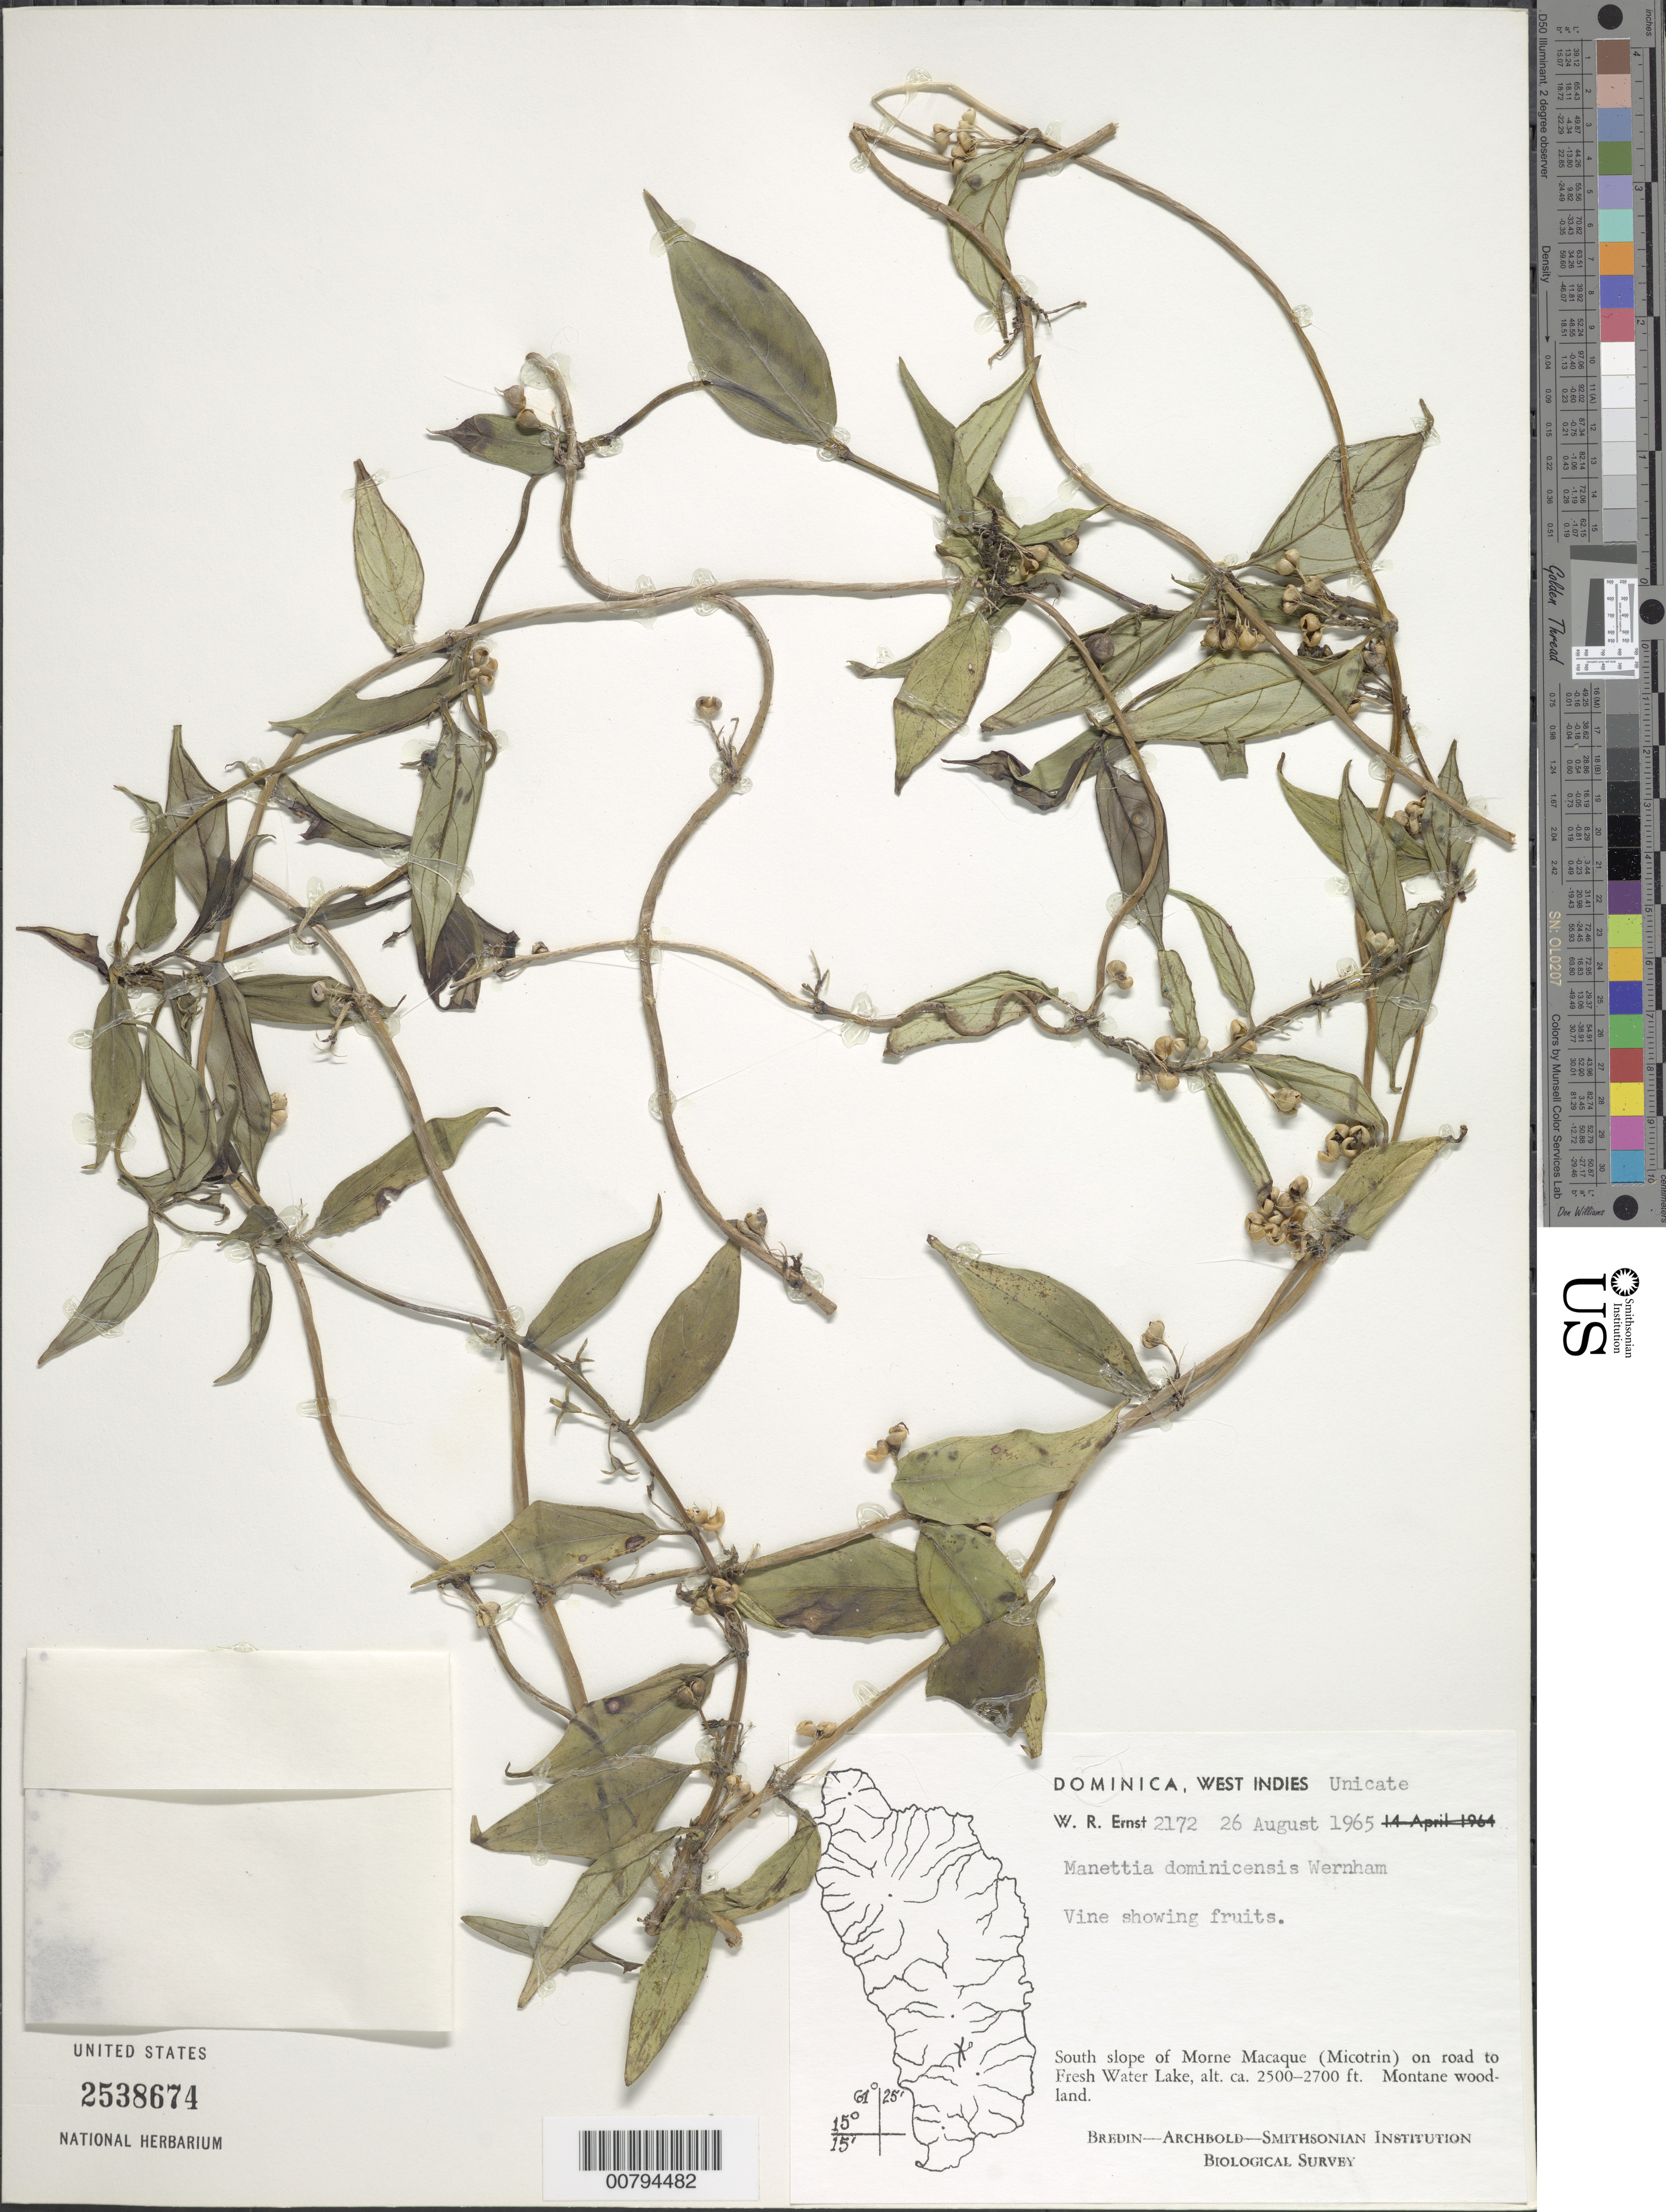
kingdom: Plantae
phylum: Tracheophyta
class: Magnoliopsida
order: Gentianales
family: Rubiaceae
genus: Manettia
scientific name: Manettia dominicensis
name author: Wernham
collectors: W. R. Ernst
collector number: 2172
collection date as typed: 26 Aug 1965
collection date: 1965-08-26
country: Dominica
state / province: St. George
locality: South slope of Morne Macaque (Micotrin) on road to Fresh Water Lake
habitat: Montane woodland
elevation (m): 762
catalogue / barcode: US 2538674